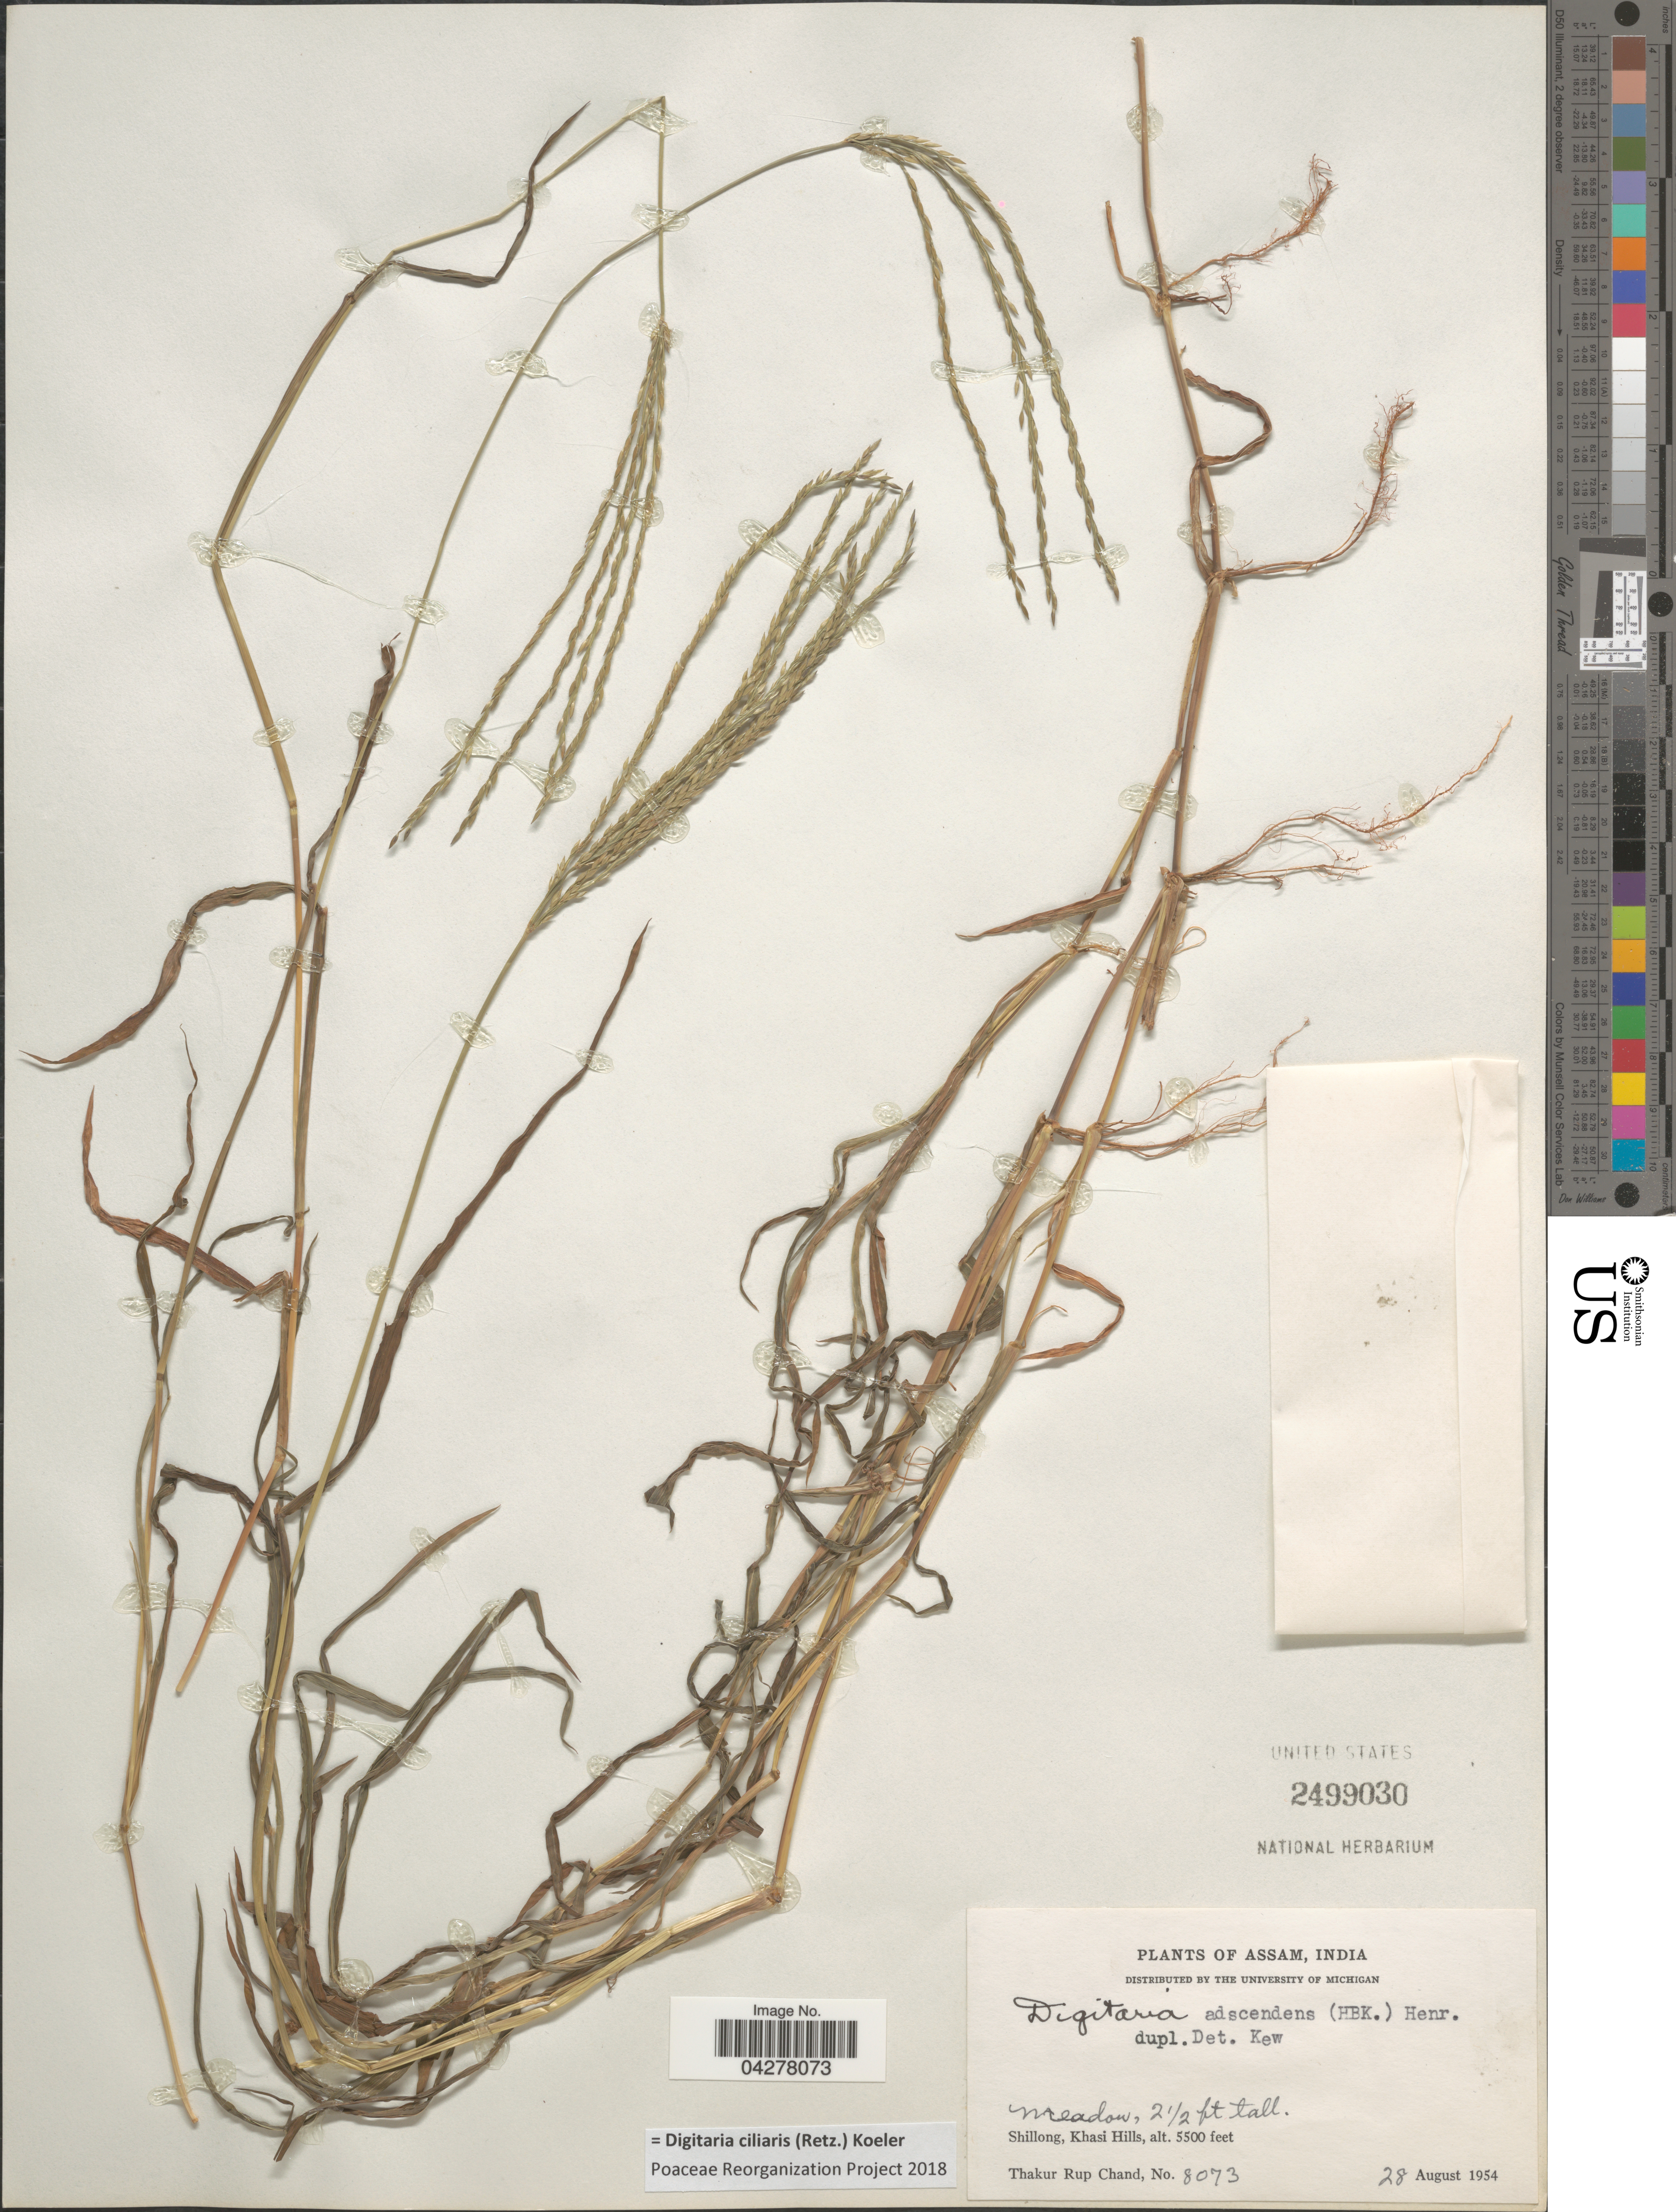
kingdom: Plantae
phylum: Tracheophyta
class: Liliopsida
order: Poales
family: Poaceae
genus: Digitaria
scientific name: Digitaria ciliaris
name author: (Retz.) Koeler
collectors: T. R. Chand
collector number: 8073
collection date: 1954-08-28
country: India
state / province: Meghalaya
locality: Meadow. Shillong, Khasi Hills.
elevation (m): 1676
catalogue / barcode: US 2499030